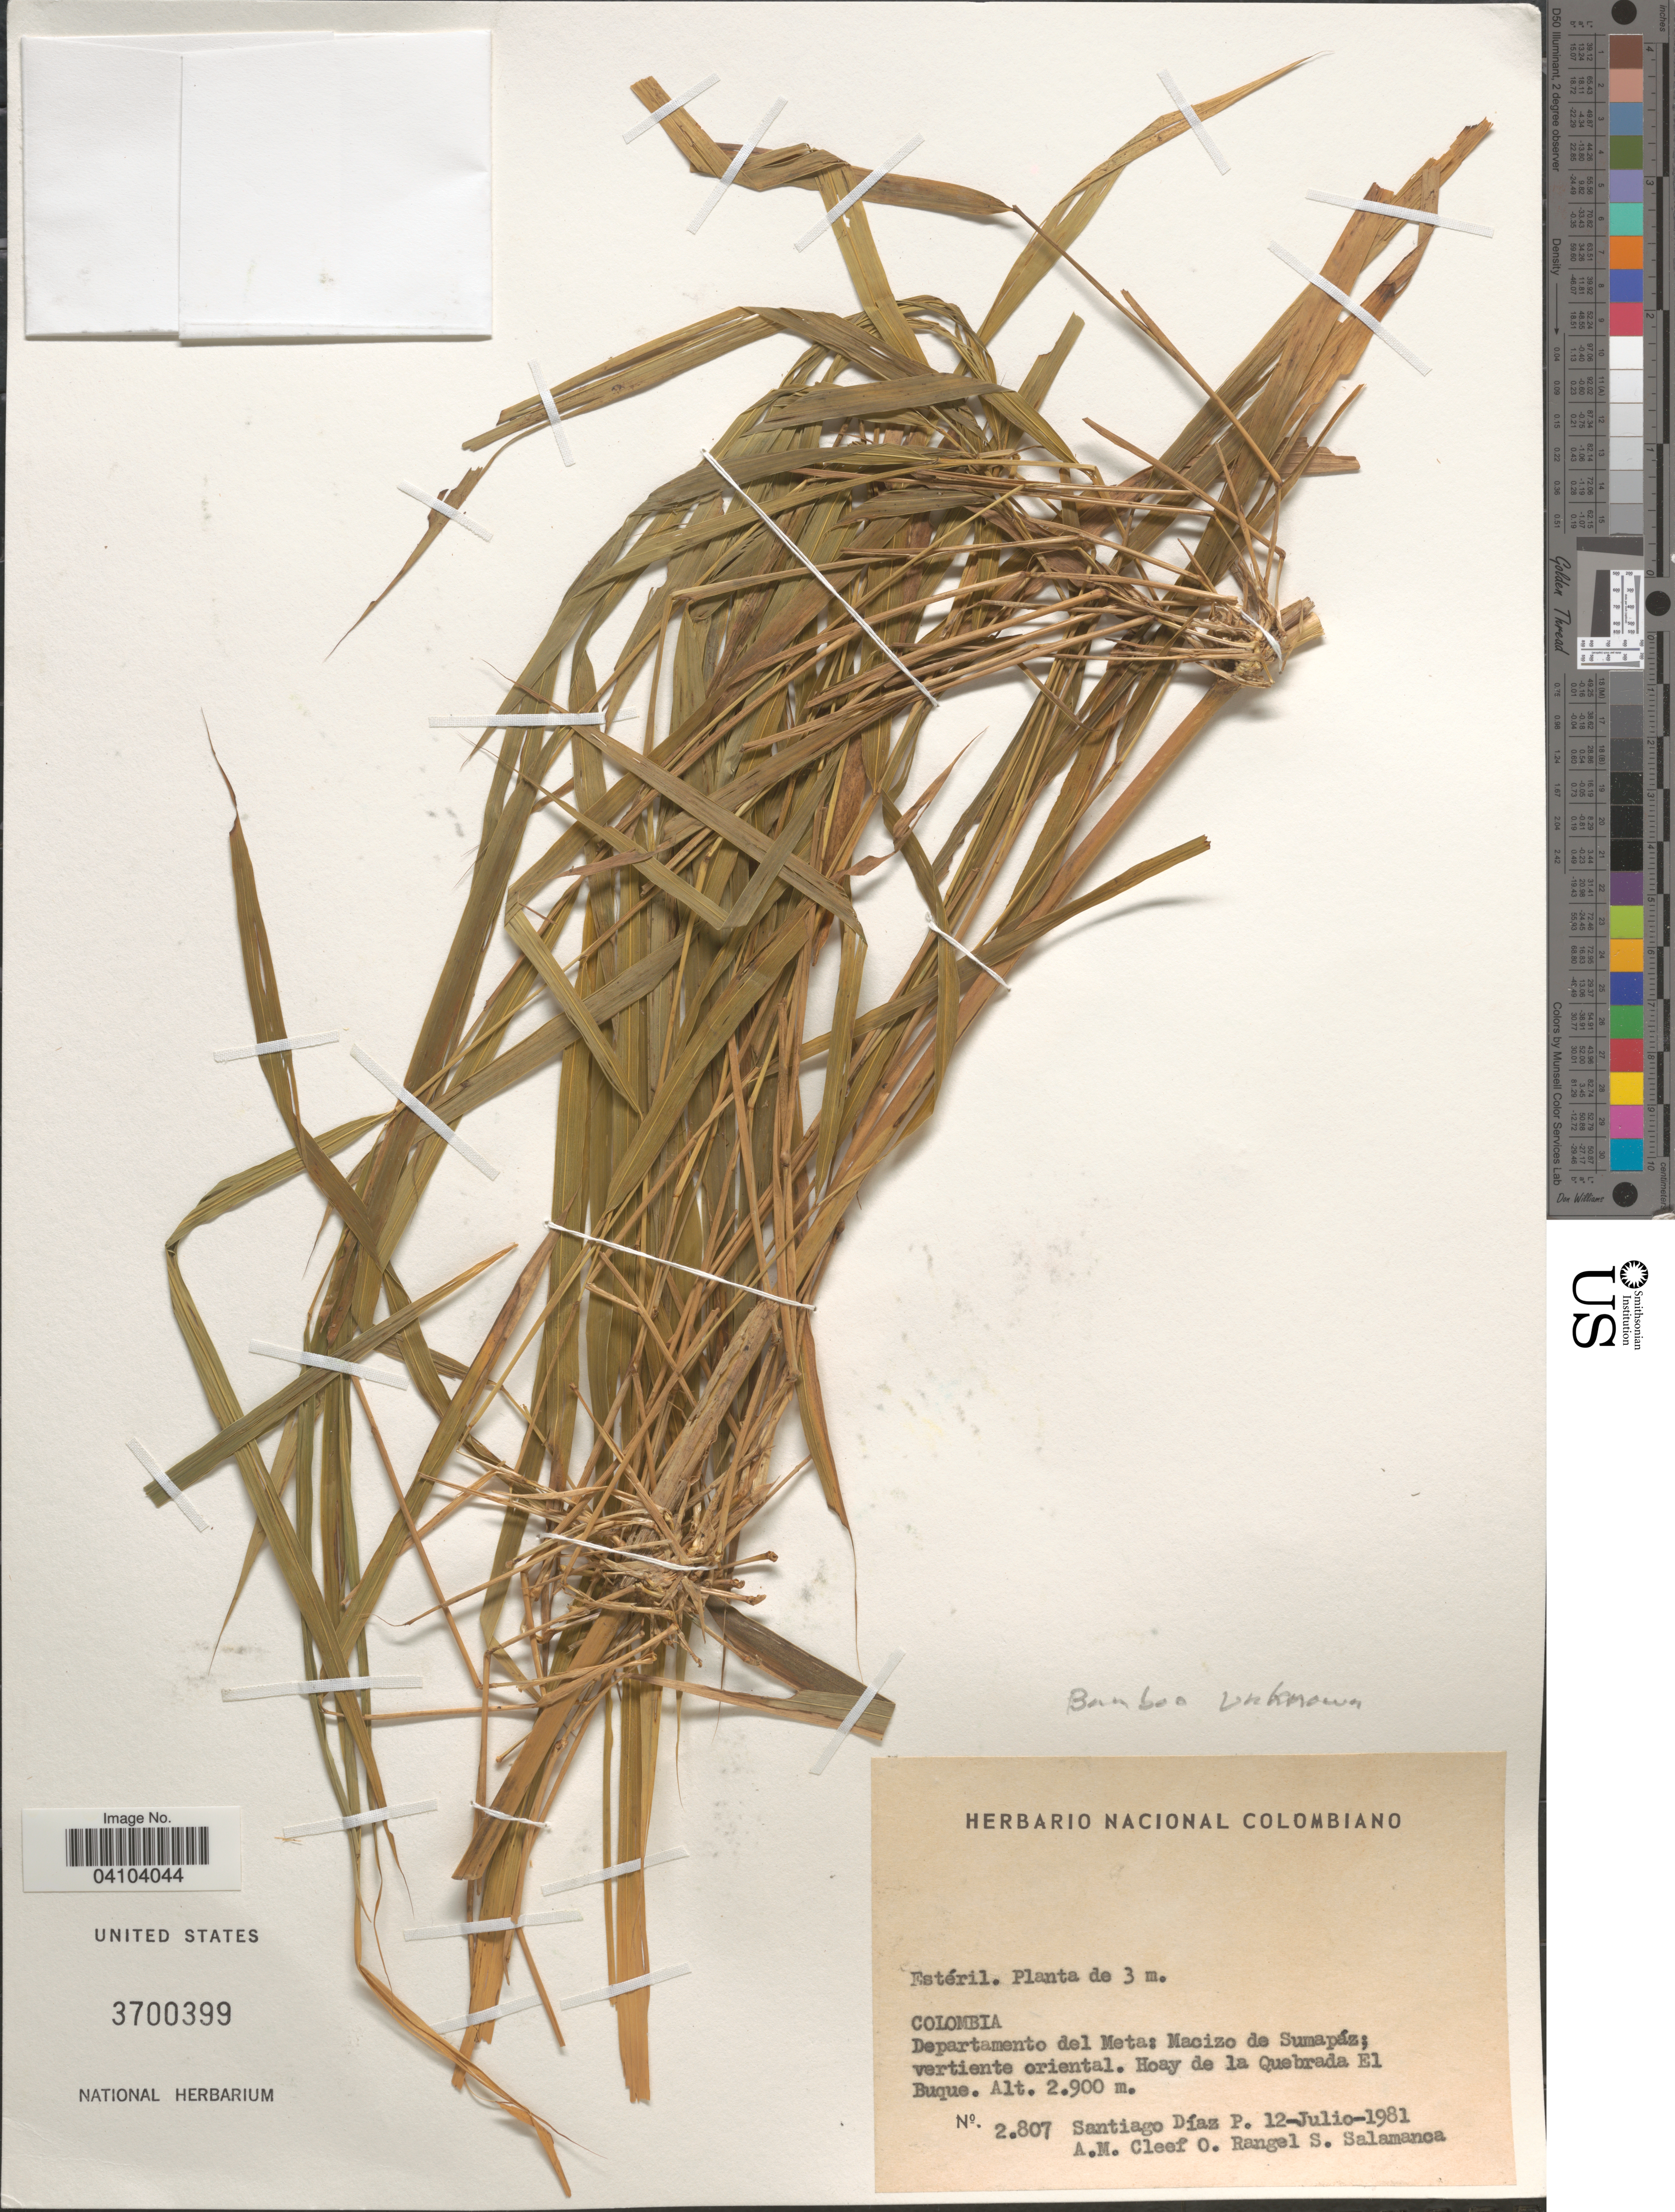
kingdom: Plantae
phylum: Tracheophyta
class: Liliopsida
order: Poales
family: Poaceae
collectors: S. Diaz P., A. M. Cleef, O. Rangel & S. Salamanca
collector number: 2807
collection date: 1981-07-12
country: Colombia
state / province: Meta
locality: Departamento del Meta: Macizo de Sumapáz; vertiente oriental. Hoay de la Quebrada El Buque.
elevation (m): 2900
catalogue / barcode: US 3700399